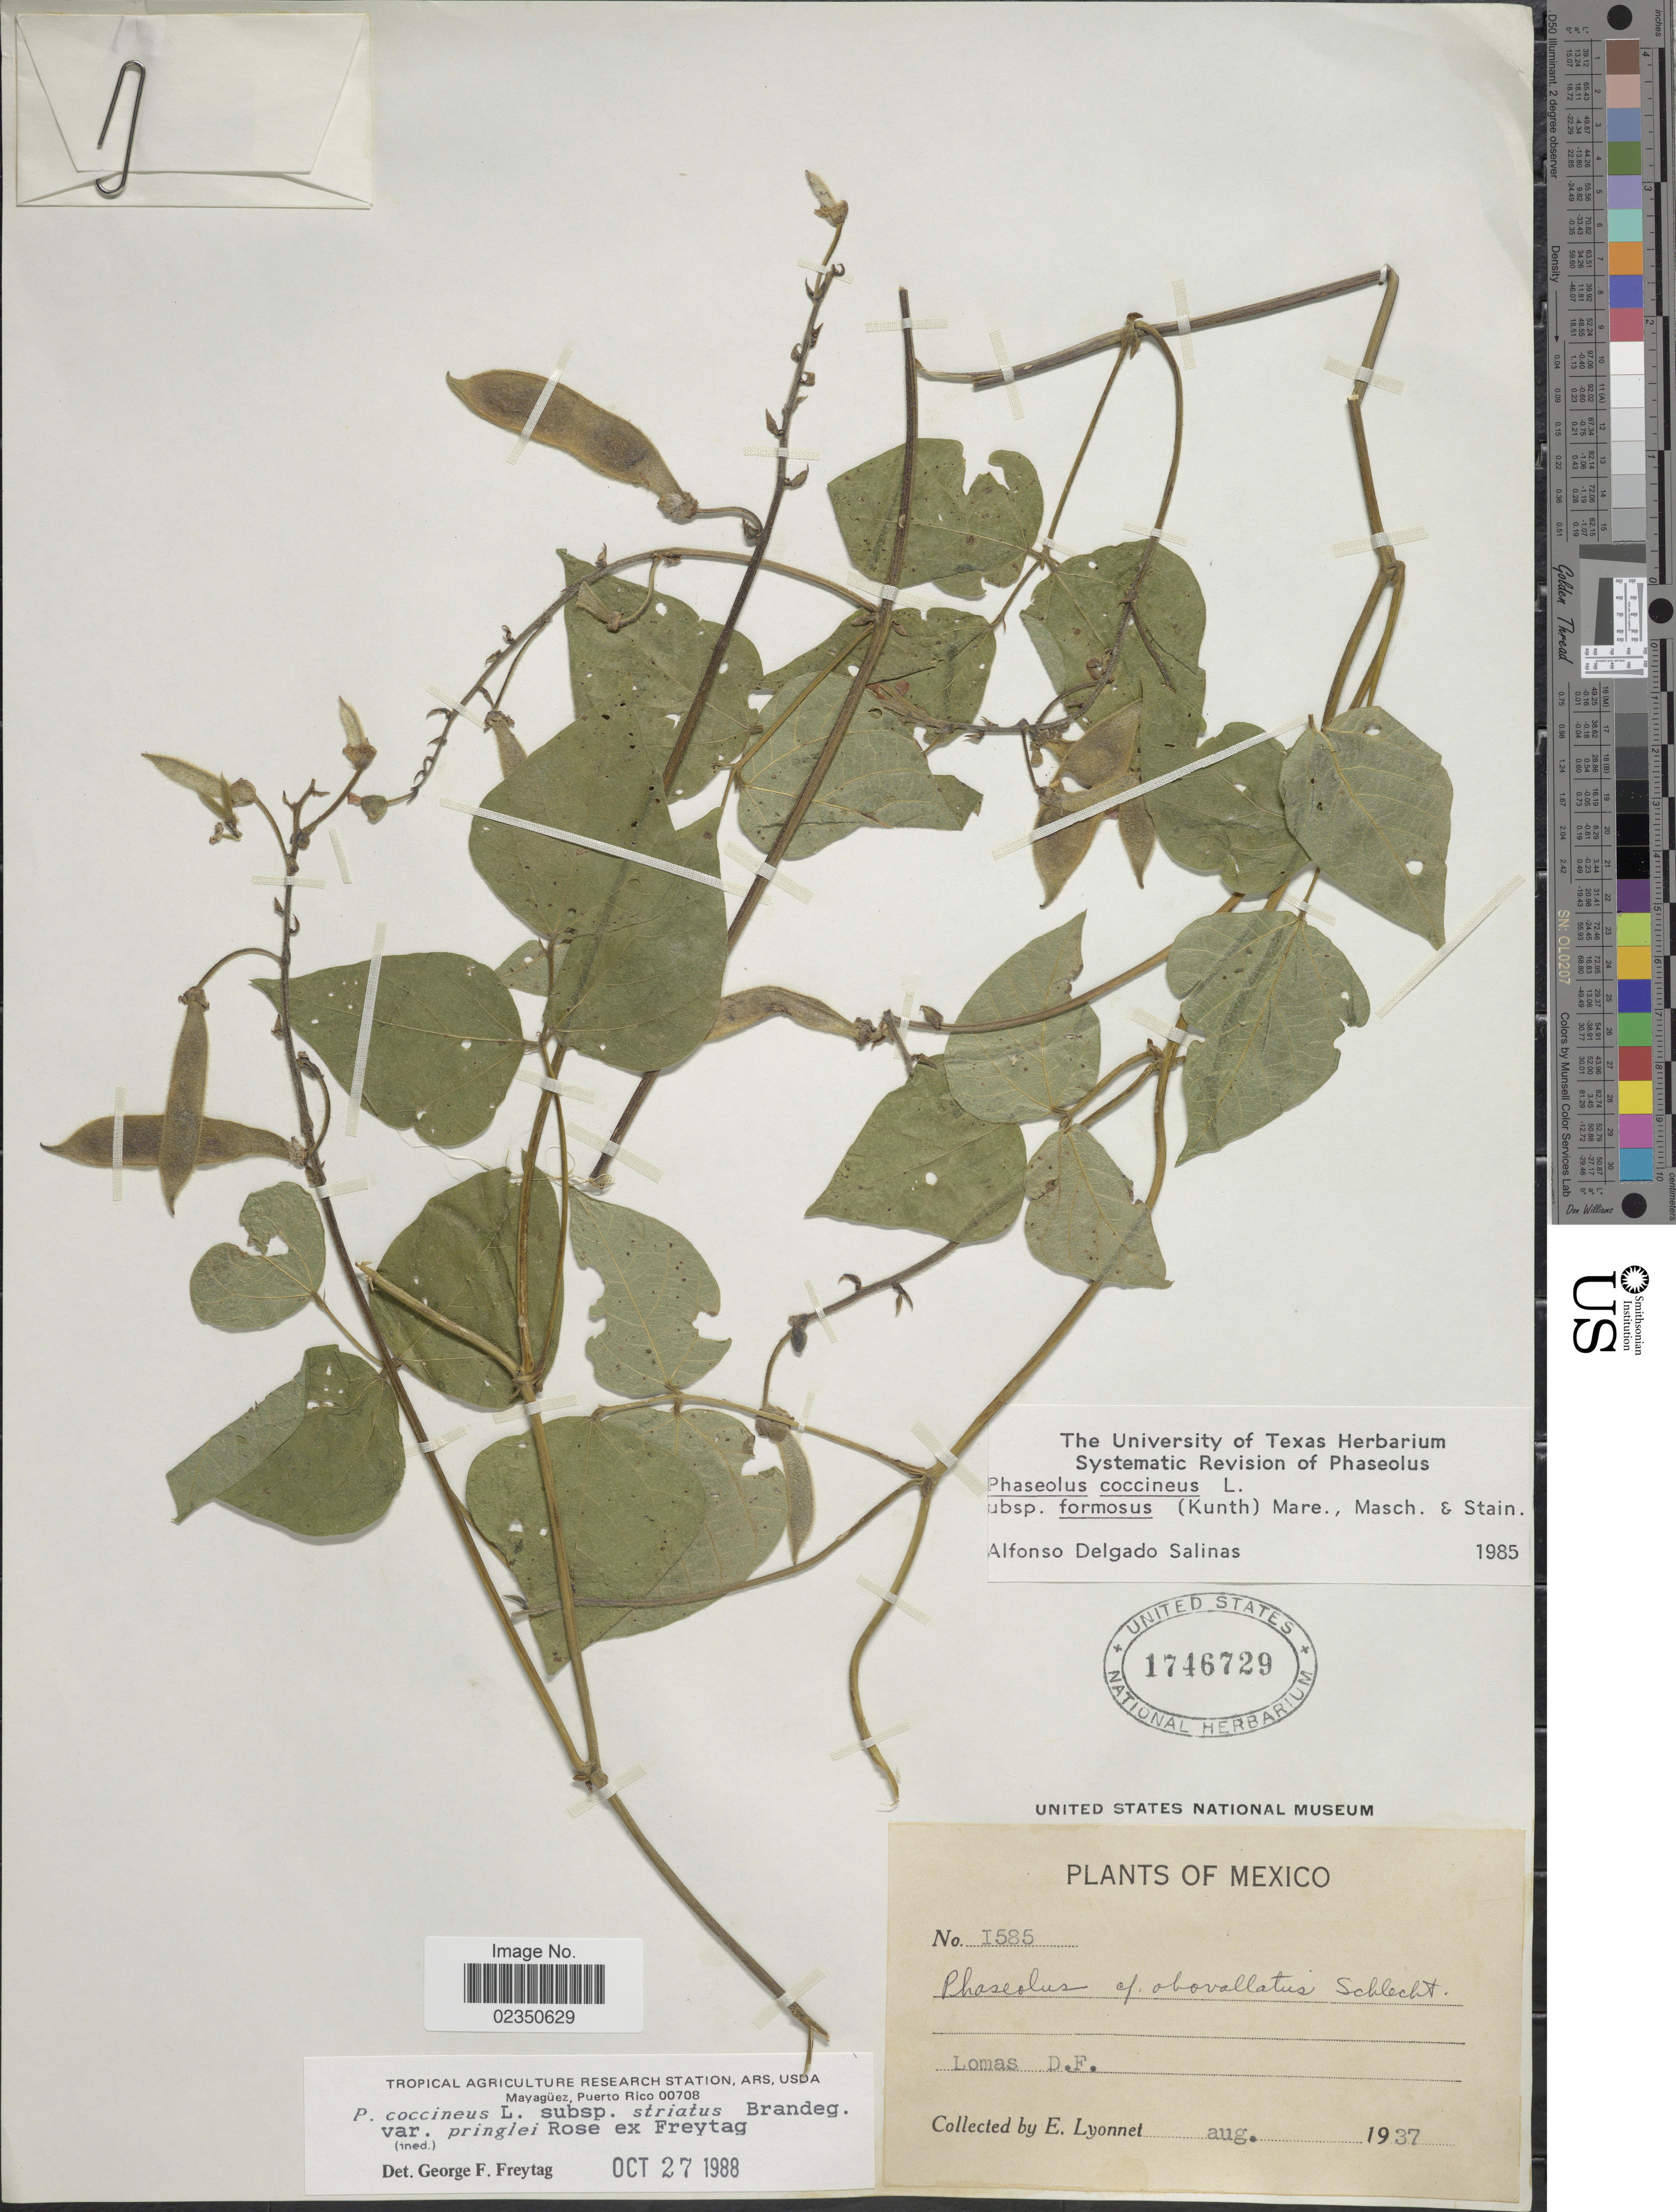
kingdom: Plantae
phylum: Tracheophyta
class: Magnoliopsida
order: Fabales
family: Fabaceae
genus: Phaseolus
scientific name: Phaseolus coccineus var. pringlei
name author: Rose ex Freytag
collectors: E. Lyonnet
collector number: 1585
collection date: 1937-08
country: Mexico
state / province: Distrito Federal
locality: Lomas.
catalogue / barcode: US 1746729